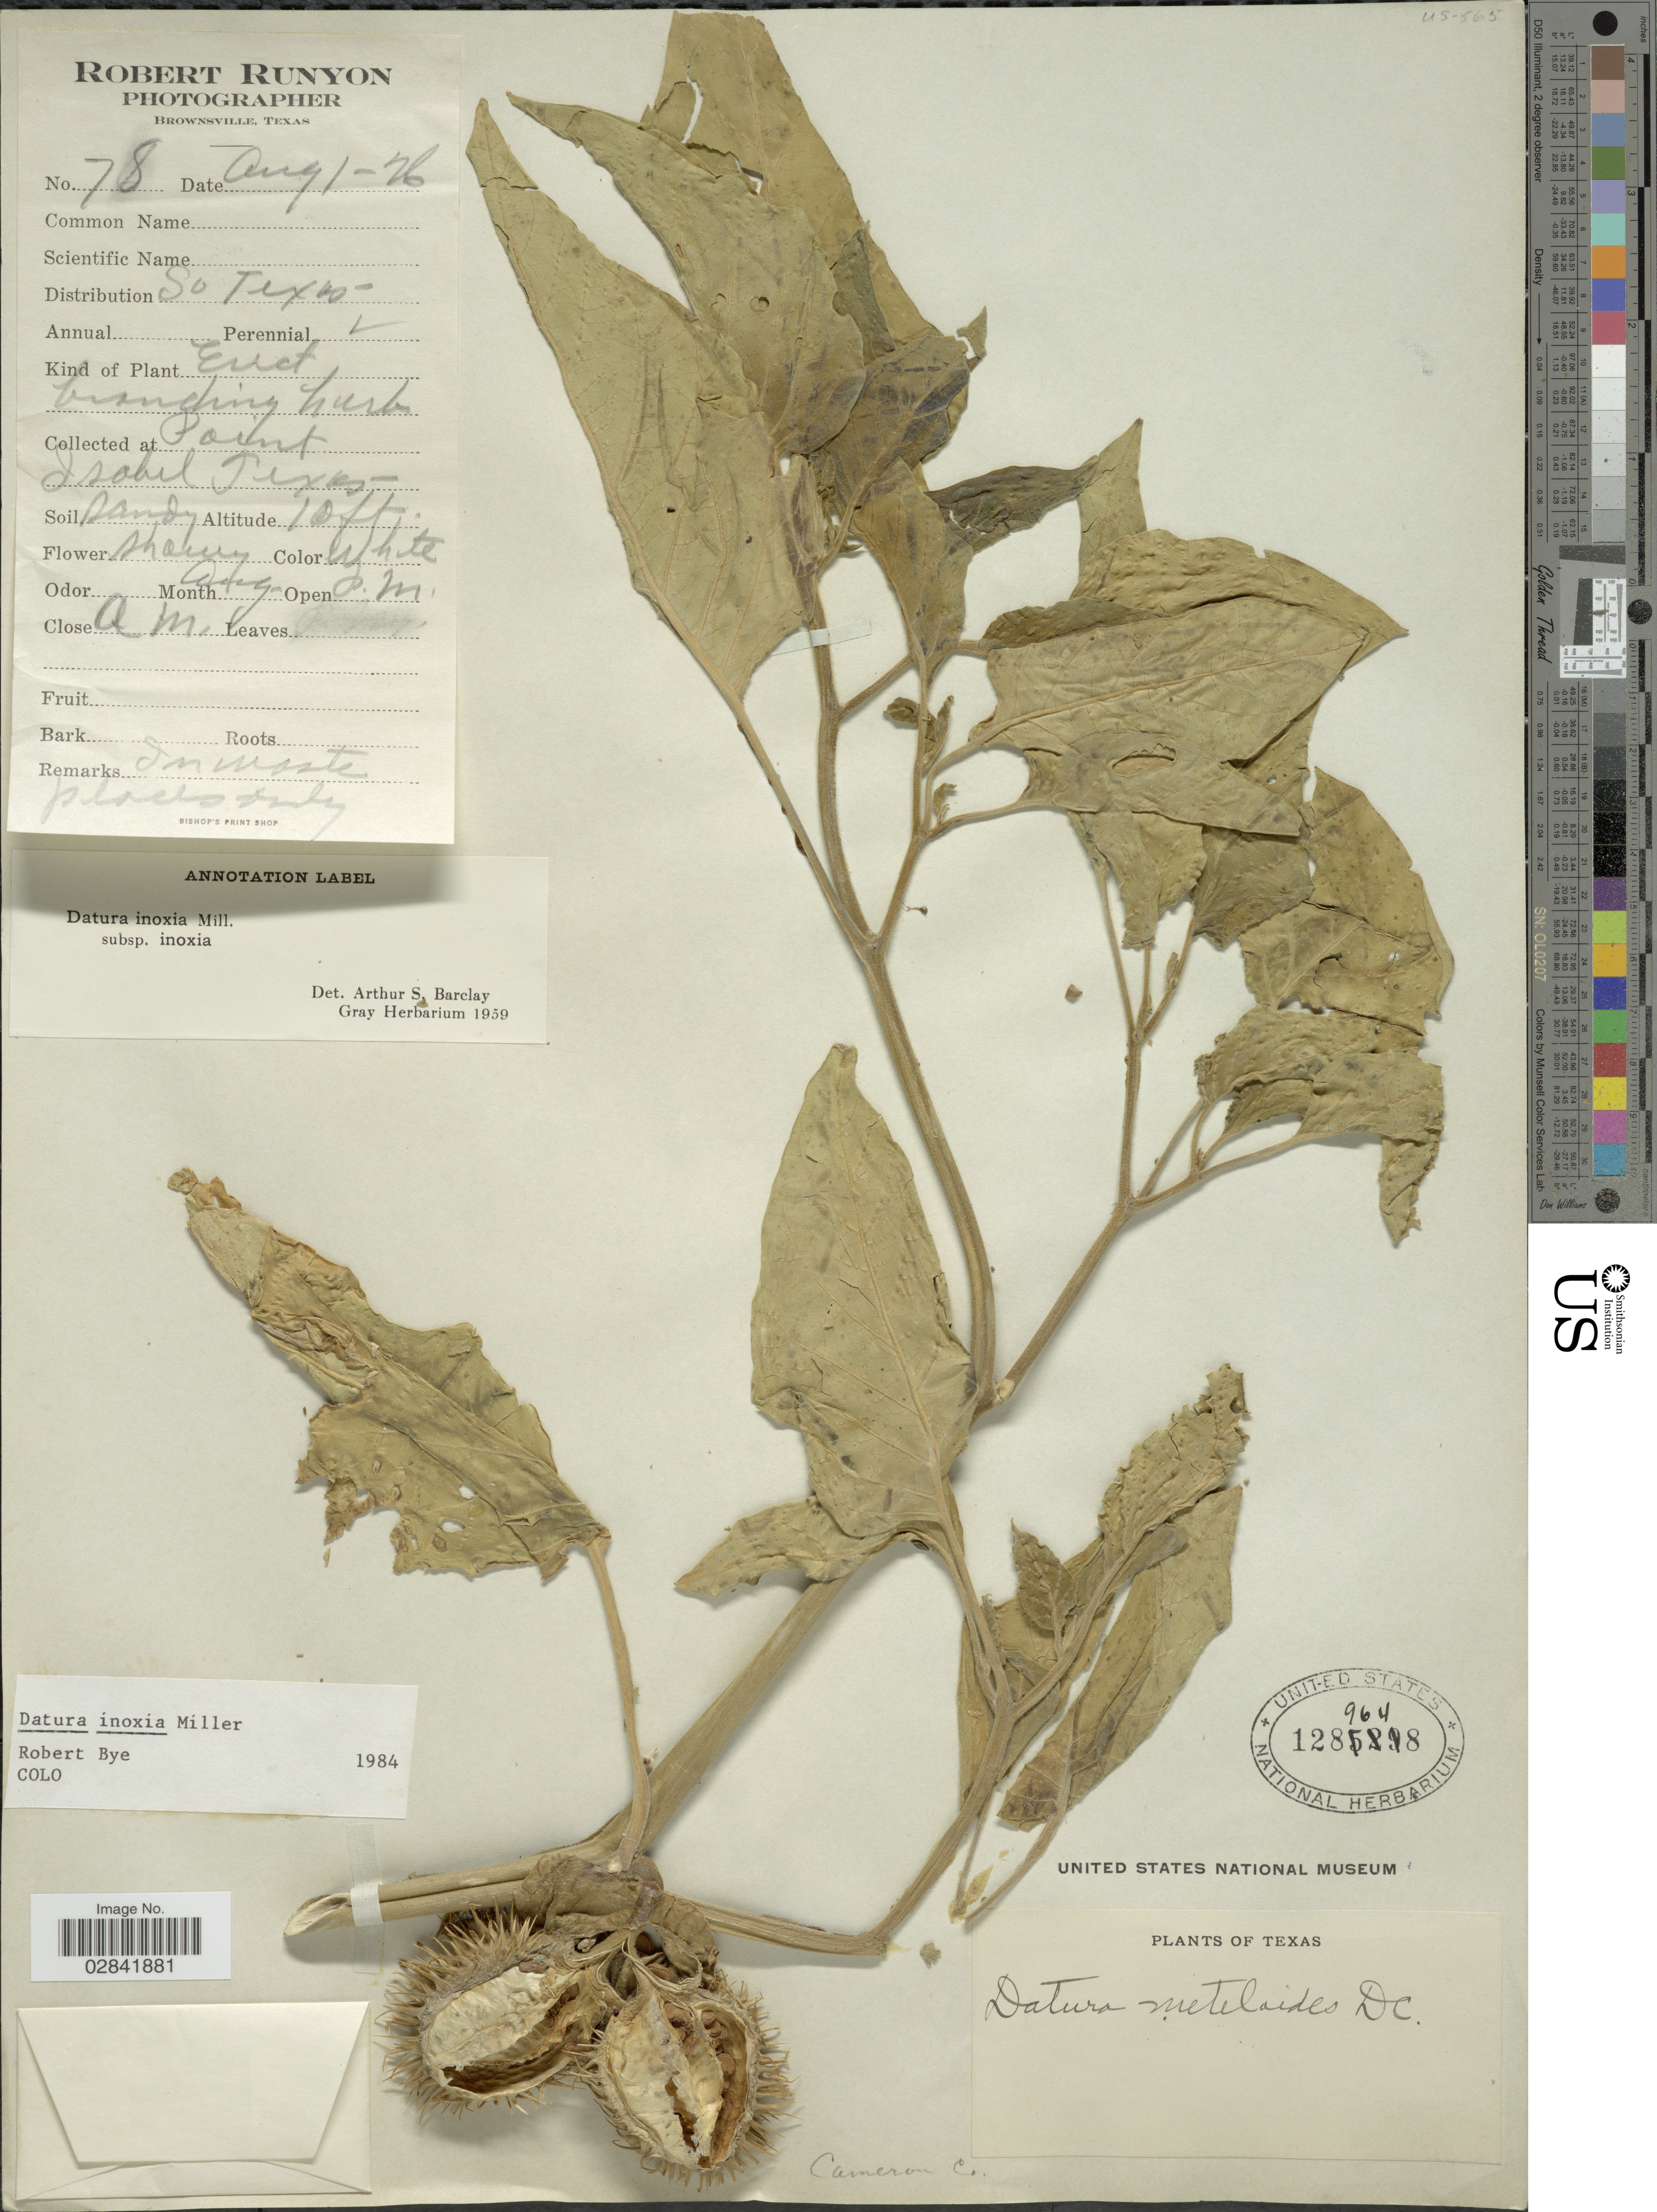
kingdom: Plantae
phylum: Tracheophyta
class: Magnoliopsida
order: Solanales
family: Solanaceae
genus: Datura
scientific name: Datura innoxia subsp. quinquecuspidata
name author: (Torr.) A.S. Barclay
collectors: R. Runyon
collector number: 78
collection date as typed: Transcribed d/m/y: 1/8/26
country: United States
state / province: Texas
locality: Point Isabel. Cameron Co. So Texas.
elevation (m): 3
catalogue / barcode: US 1289648